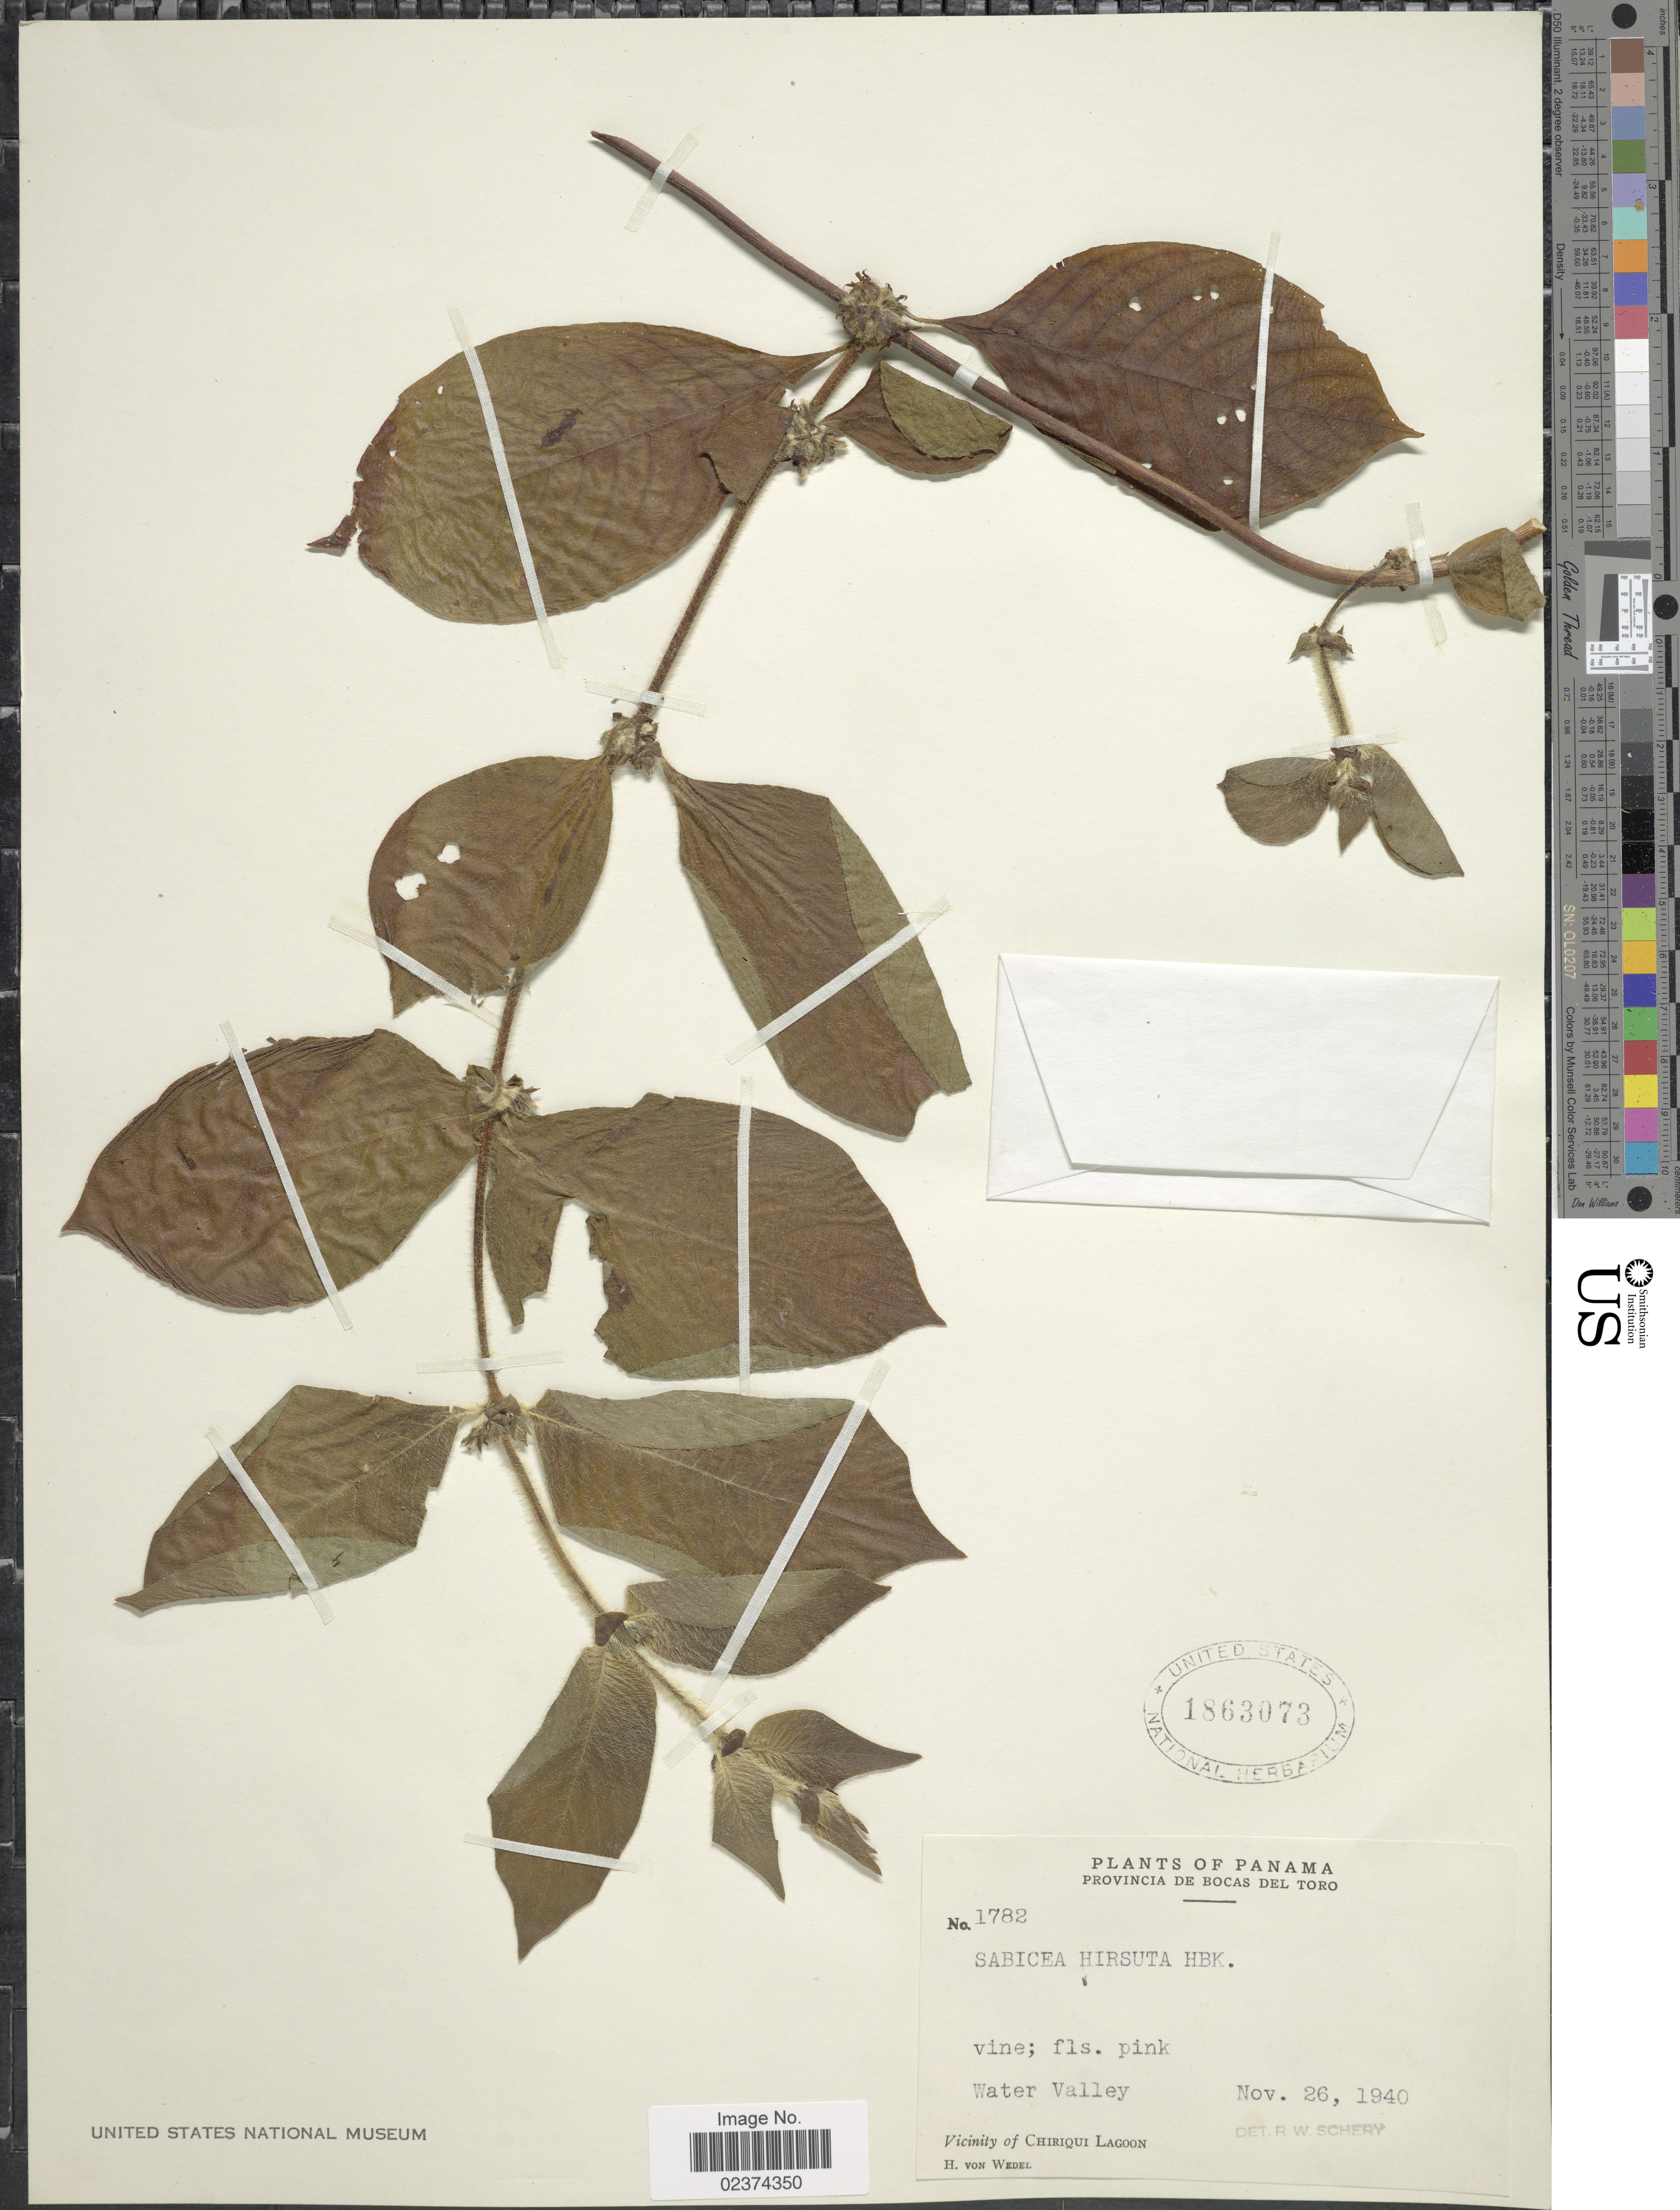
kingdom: Plantae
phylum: Tracheophyta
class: Magnoliopsida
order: Gentianales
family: Rubiaceae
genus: Sabicea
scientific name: Sabicea hirsuta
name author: Kunth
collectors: H. von Wedel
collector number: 1782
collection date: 1940-11-26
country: Panama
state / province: Bocas del Toro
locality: Provincia de Bocas del Toro. Water Valley. Vicinity of Chiriqui Lagoon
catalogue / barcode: US 1863073